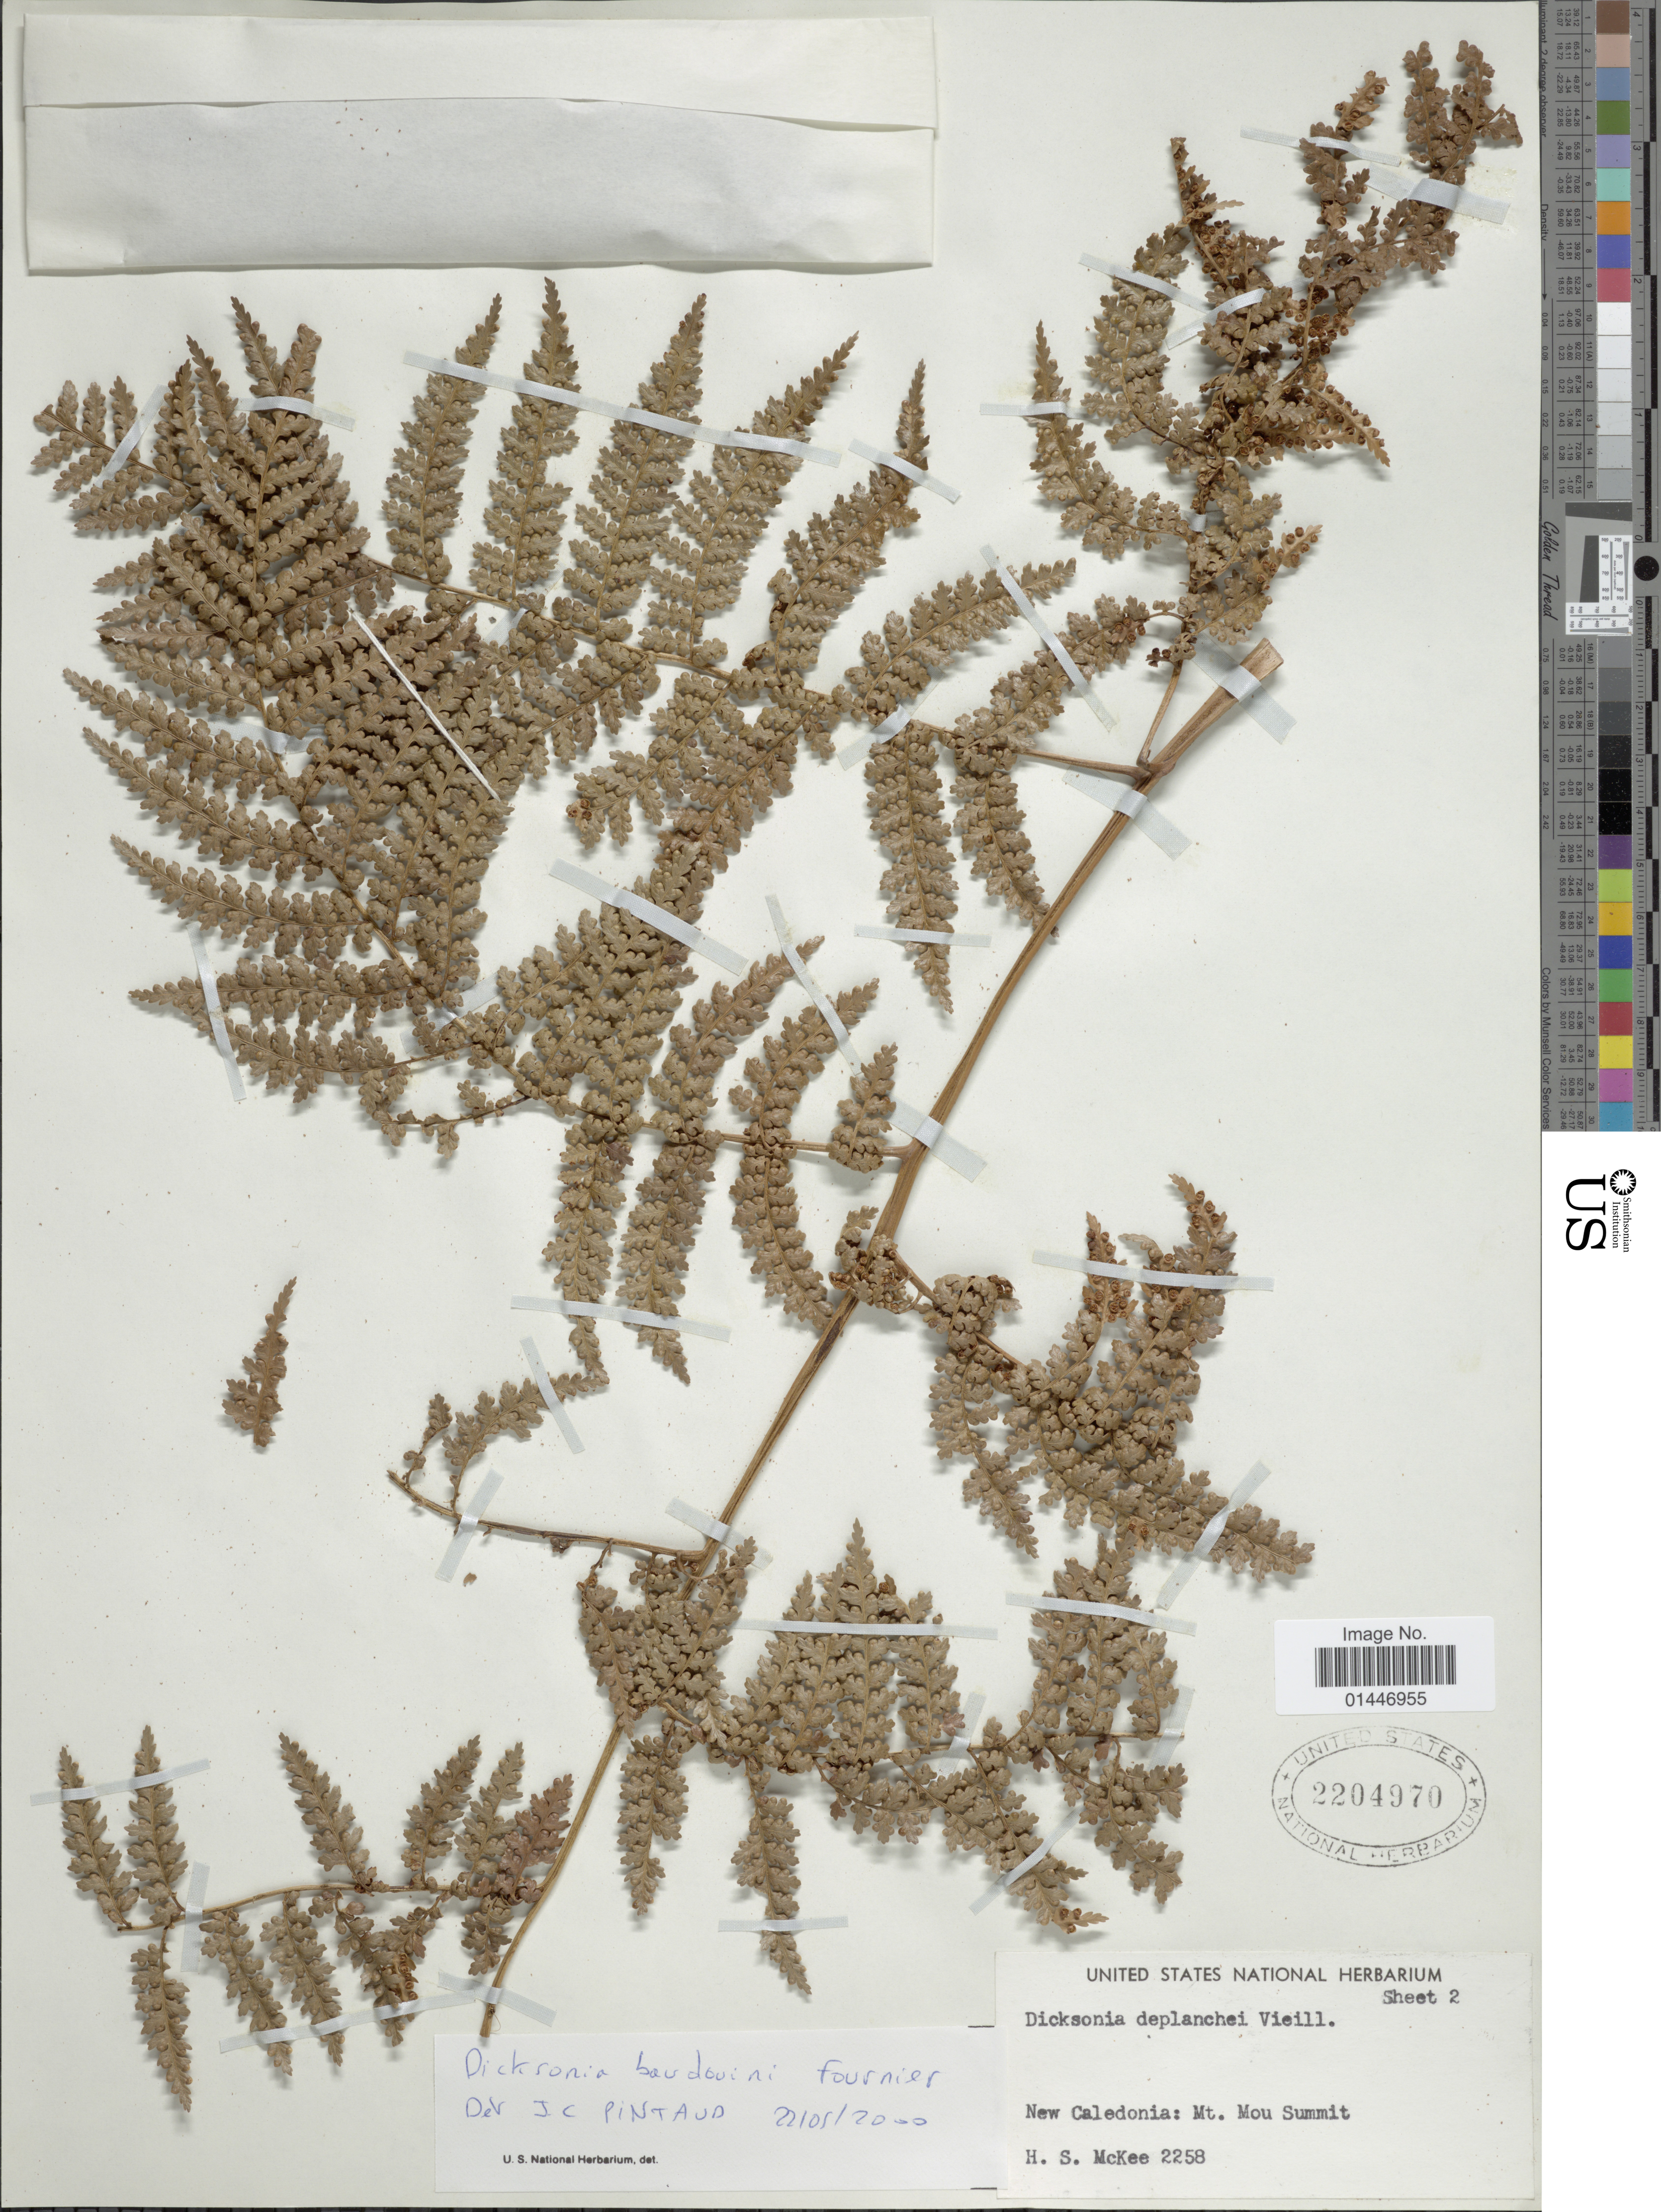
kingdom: Plantae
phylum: Tracheophyta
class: Polypodiopsida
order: Cyatheales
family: Dicksoniaceae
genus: Dicksonia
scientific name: Dicksonia baudouinii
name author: E. Fourn.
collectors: H. S. McKee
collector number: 2258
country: New Caledonia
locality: Mt. Mou Summit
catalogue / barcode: US 2204970